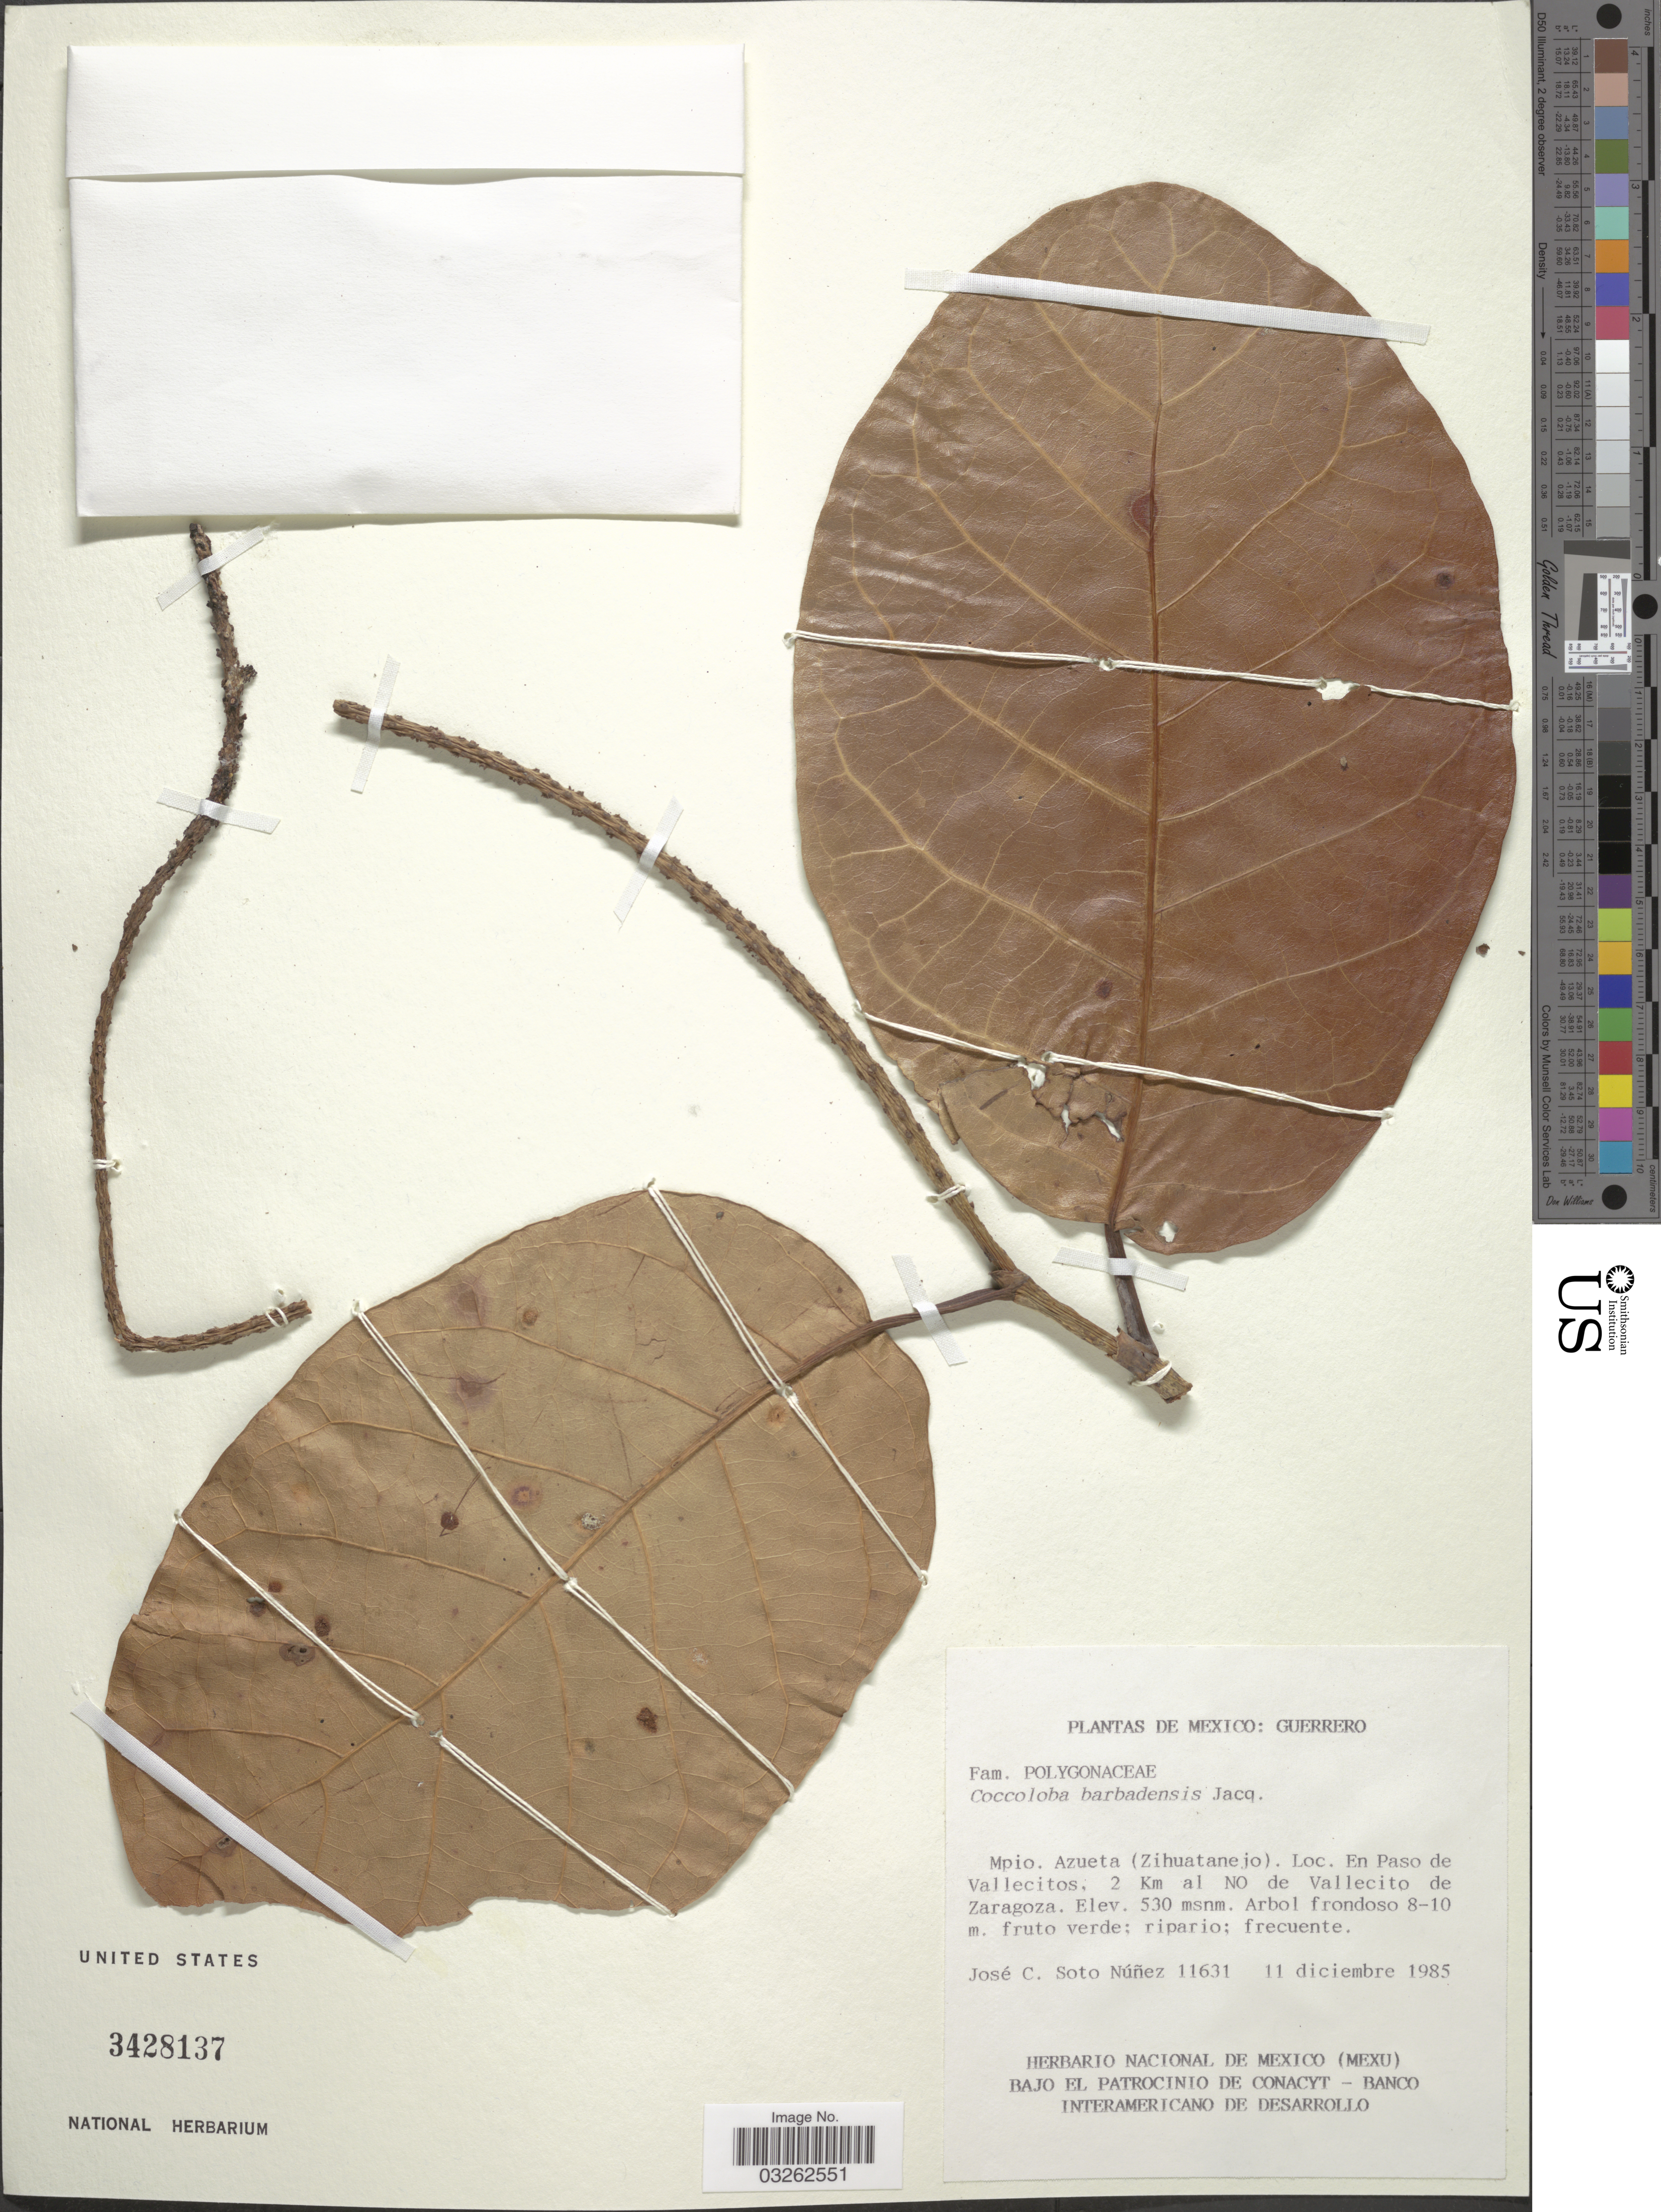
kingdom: Plantae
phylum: Tracheophyta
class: Magnoliopsida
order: Caryophyllales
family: Polygonaceae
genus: Coccoloba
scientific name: Coccoloba barbadensis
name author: Jacq.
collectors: J. Soto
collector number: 11631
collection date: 1985-12-11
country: Mexico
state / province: Guerrero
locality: Mpio. Azueta (Zihuatanejo). En Paso de Vallecitos, 2 Km al NO de Vallecito de Zaragoza.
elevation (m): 530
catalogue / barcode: US 3428137